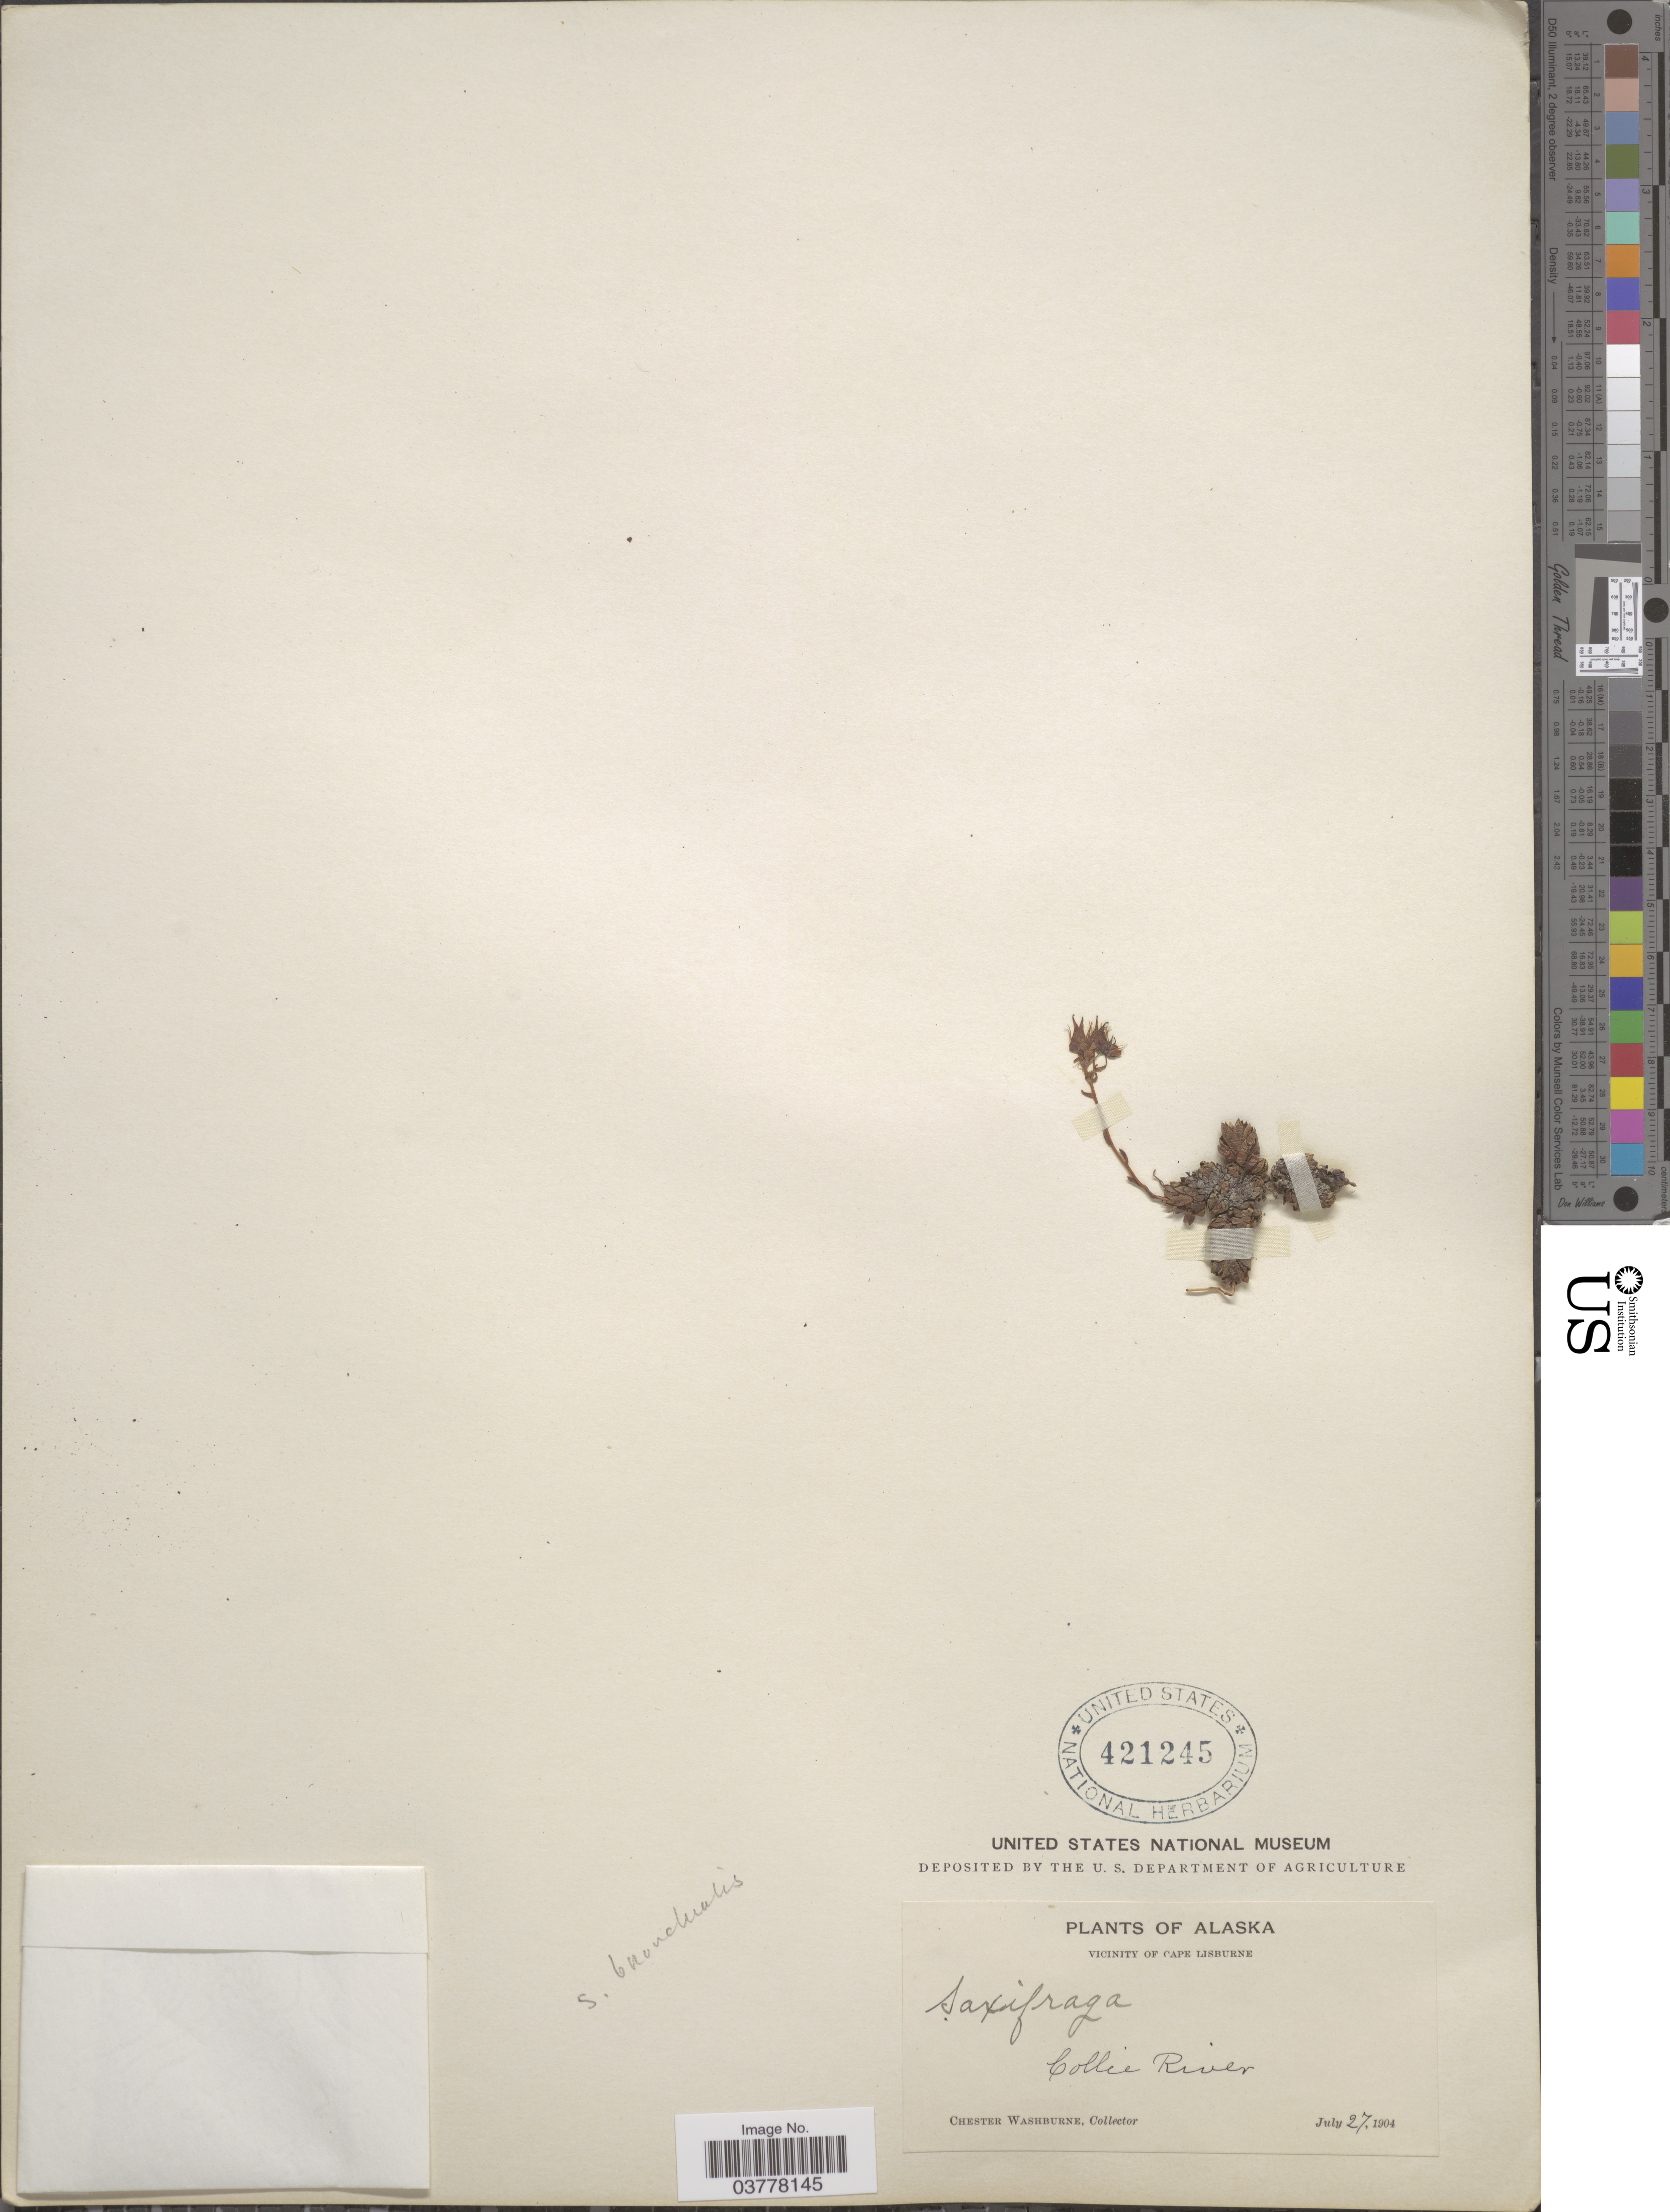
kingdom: Plantae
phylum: Tracheophyta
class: Magnoliopsida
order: Saxifragales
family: Saxifragaceae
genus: Saxifraga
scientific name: Saxifraga bronchialis subsp. funstonii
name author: (Small) Hultén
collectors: C. Washburne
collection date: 1904-07-27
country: United States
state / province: Alaska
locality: Vicinity of Cape Lisburne. Collie River.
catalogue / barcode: US 421245